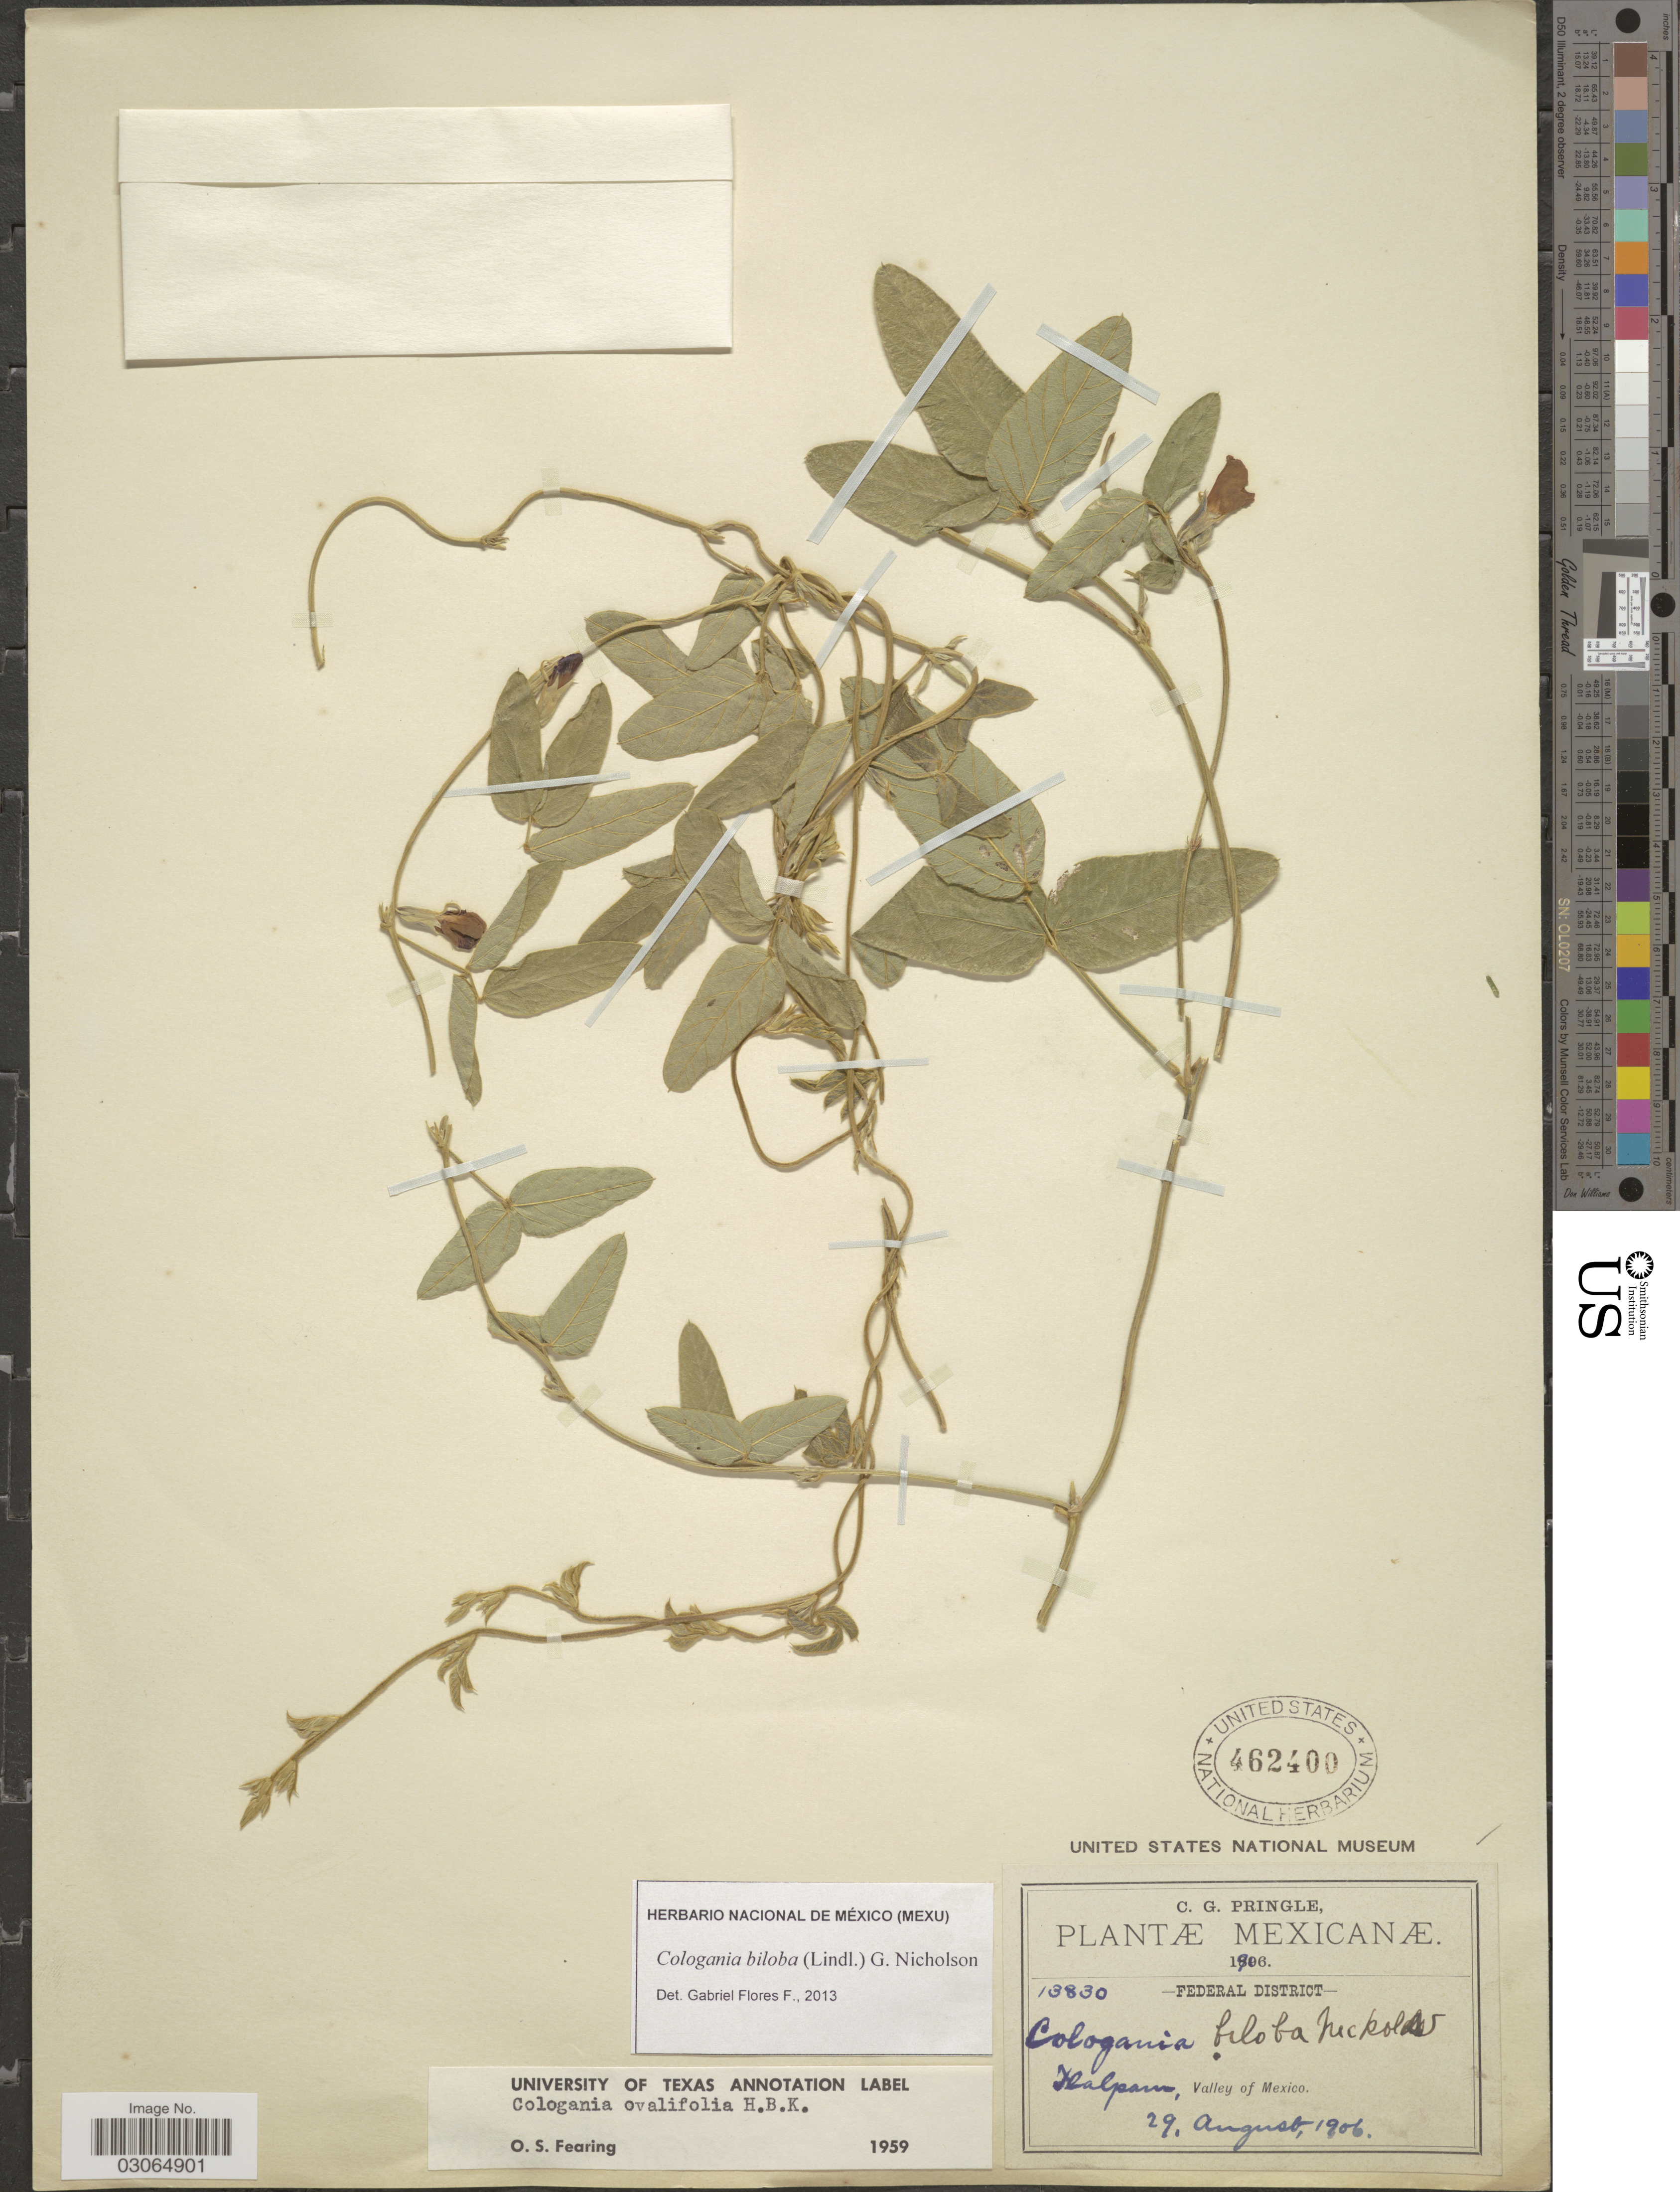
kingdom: Plantae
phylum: Tracheophyta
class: Magnoliopsida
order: Fabales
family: Fabaceae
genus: Cologania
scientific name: Cologania biloba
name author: (Lindl.) G. Nicholson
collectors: C. G. Pringle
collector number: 13830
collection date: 1906-08-29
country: Mexico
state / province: Distrito Federal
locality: Federal District. Ilalpam, Valley of Mexico.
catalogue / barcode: US 462400